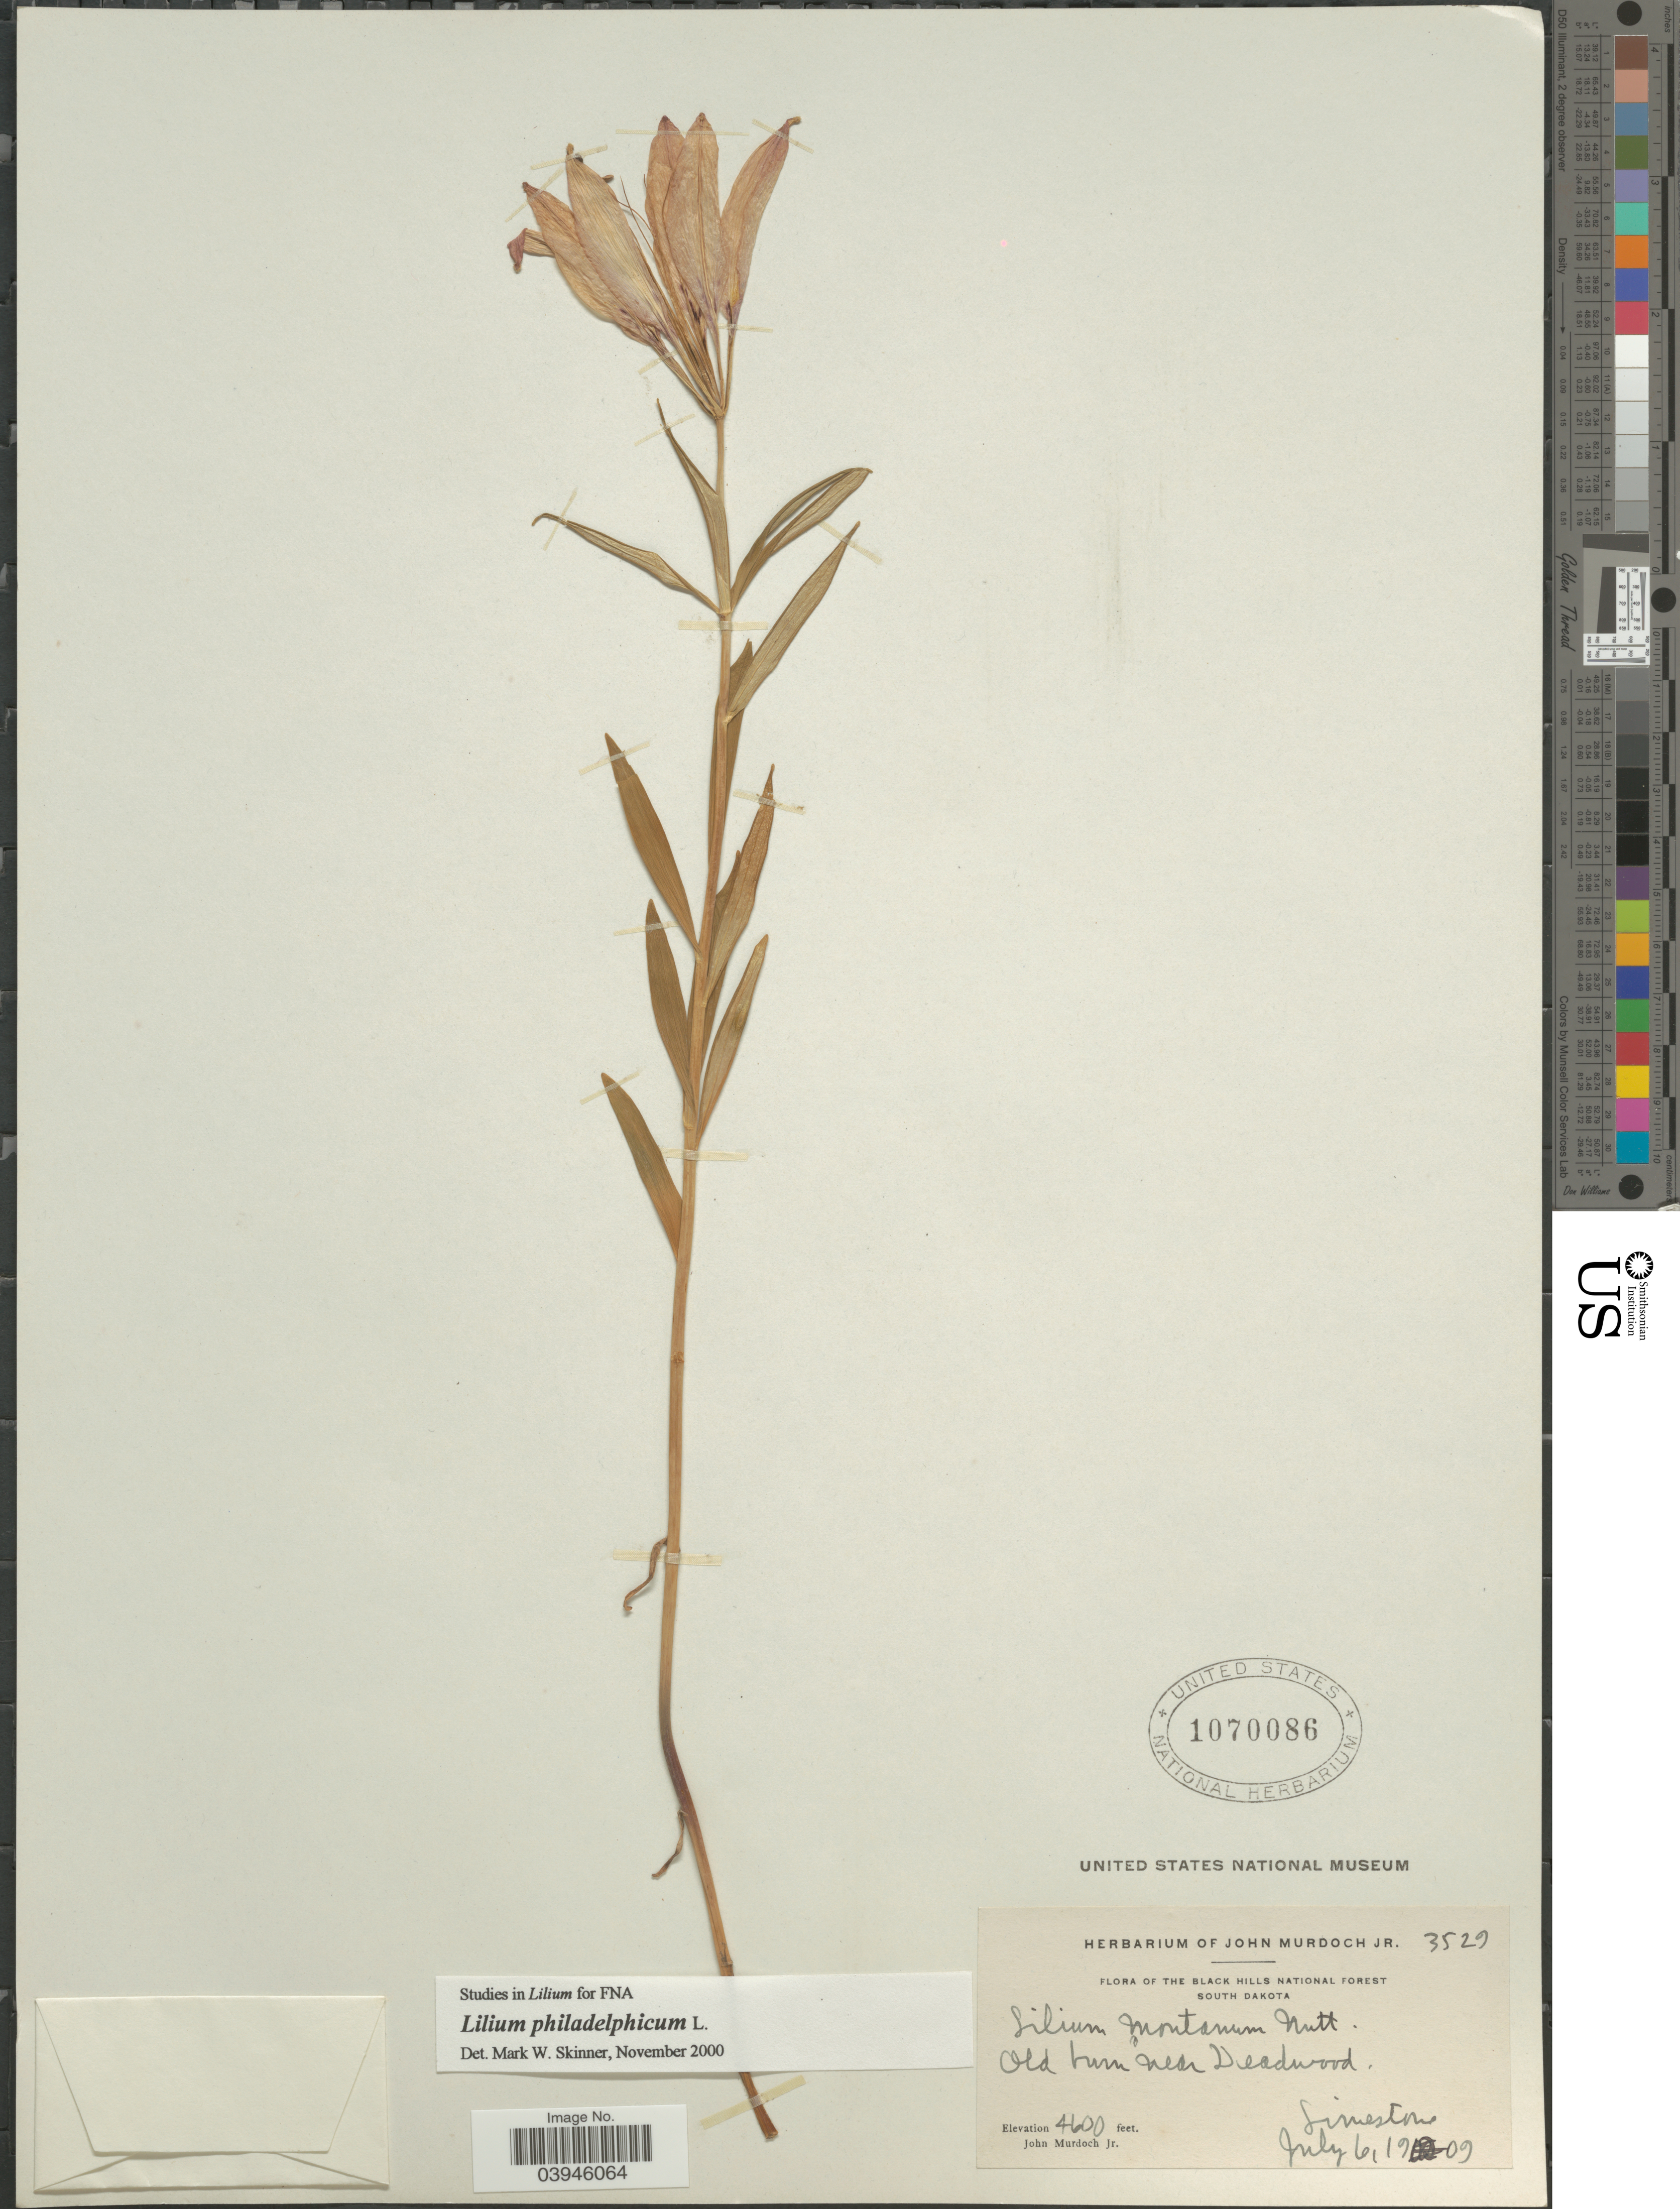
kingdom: Plantae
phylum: Tracheophyta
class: Liliopsida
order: Liliales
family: Liliaceae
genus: Lilium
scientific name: Lilium philadelphicum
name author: L.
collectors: J. Murdoch Jr.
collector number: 3529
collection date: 1909-07-06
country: United States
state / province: South Dakota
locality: The Black Hills National Forest. Old town near Deadwood. Limestone.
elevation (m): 1402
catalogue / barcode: US 1070086